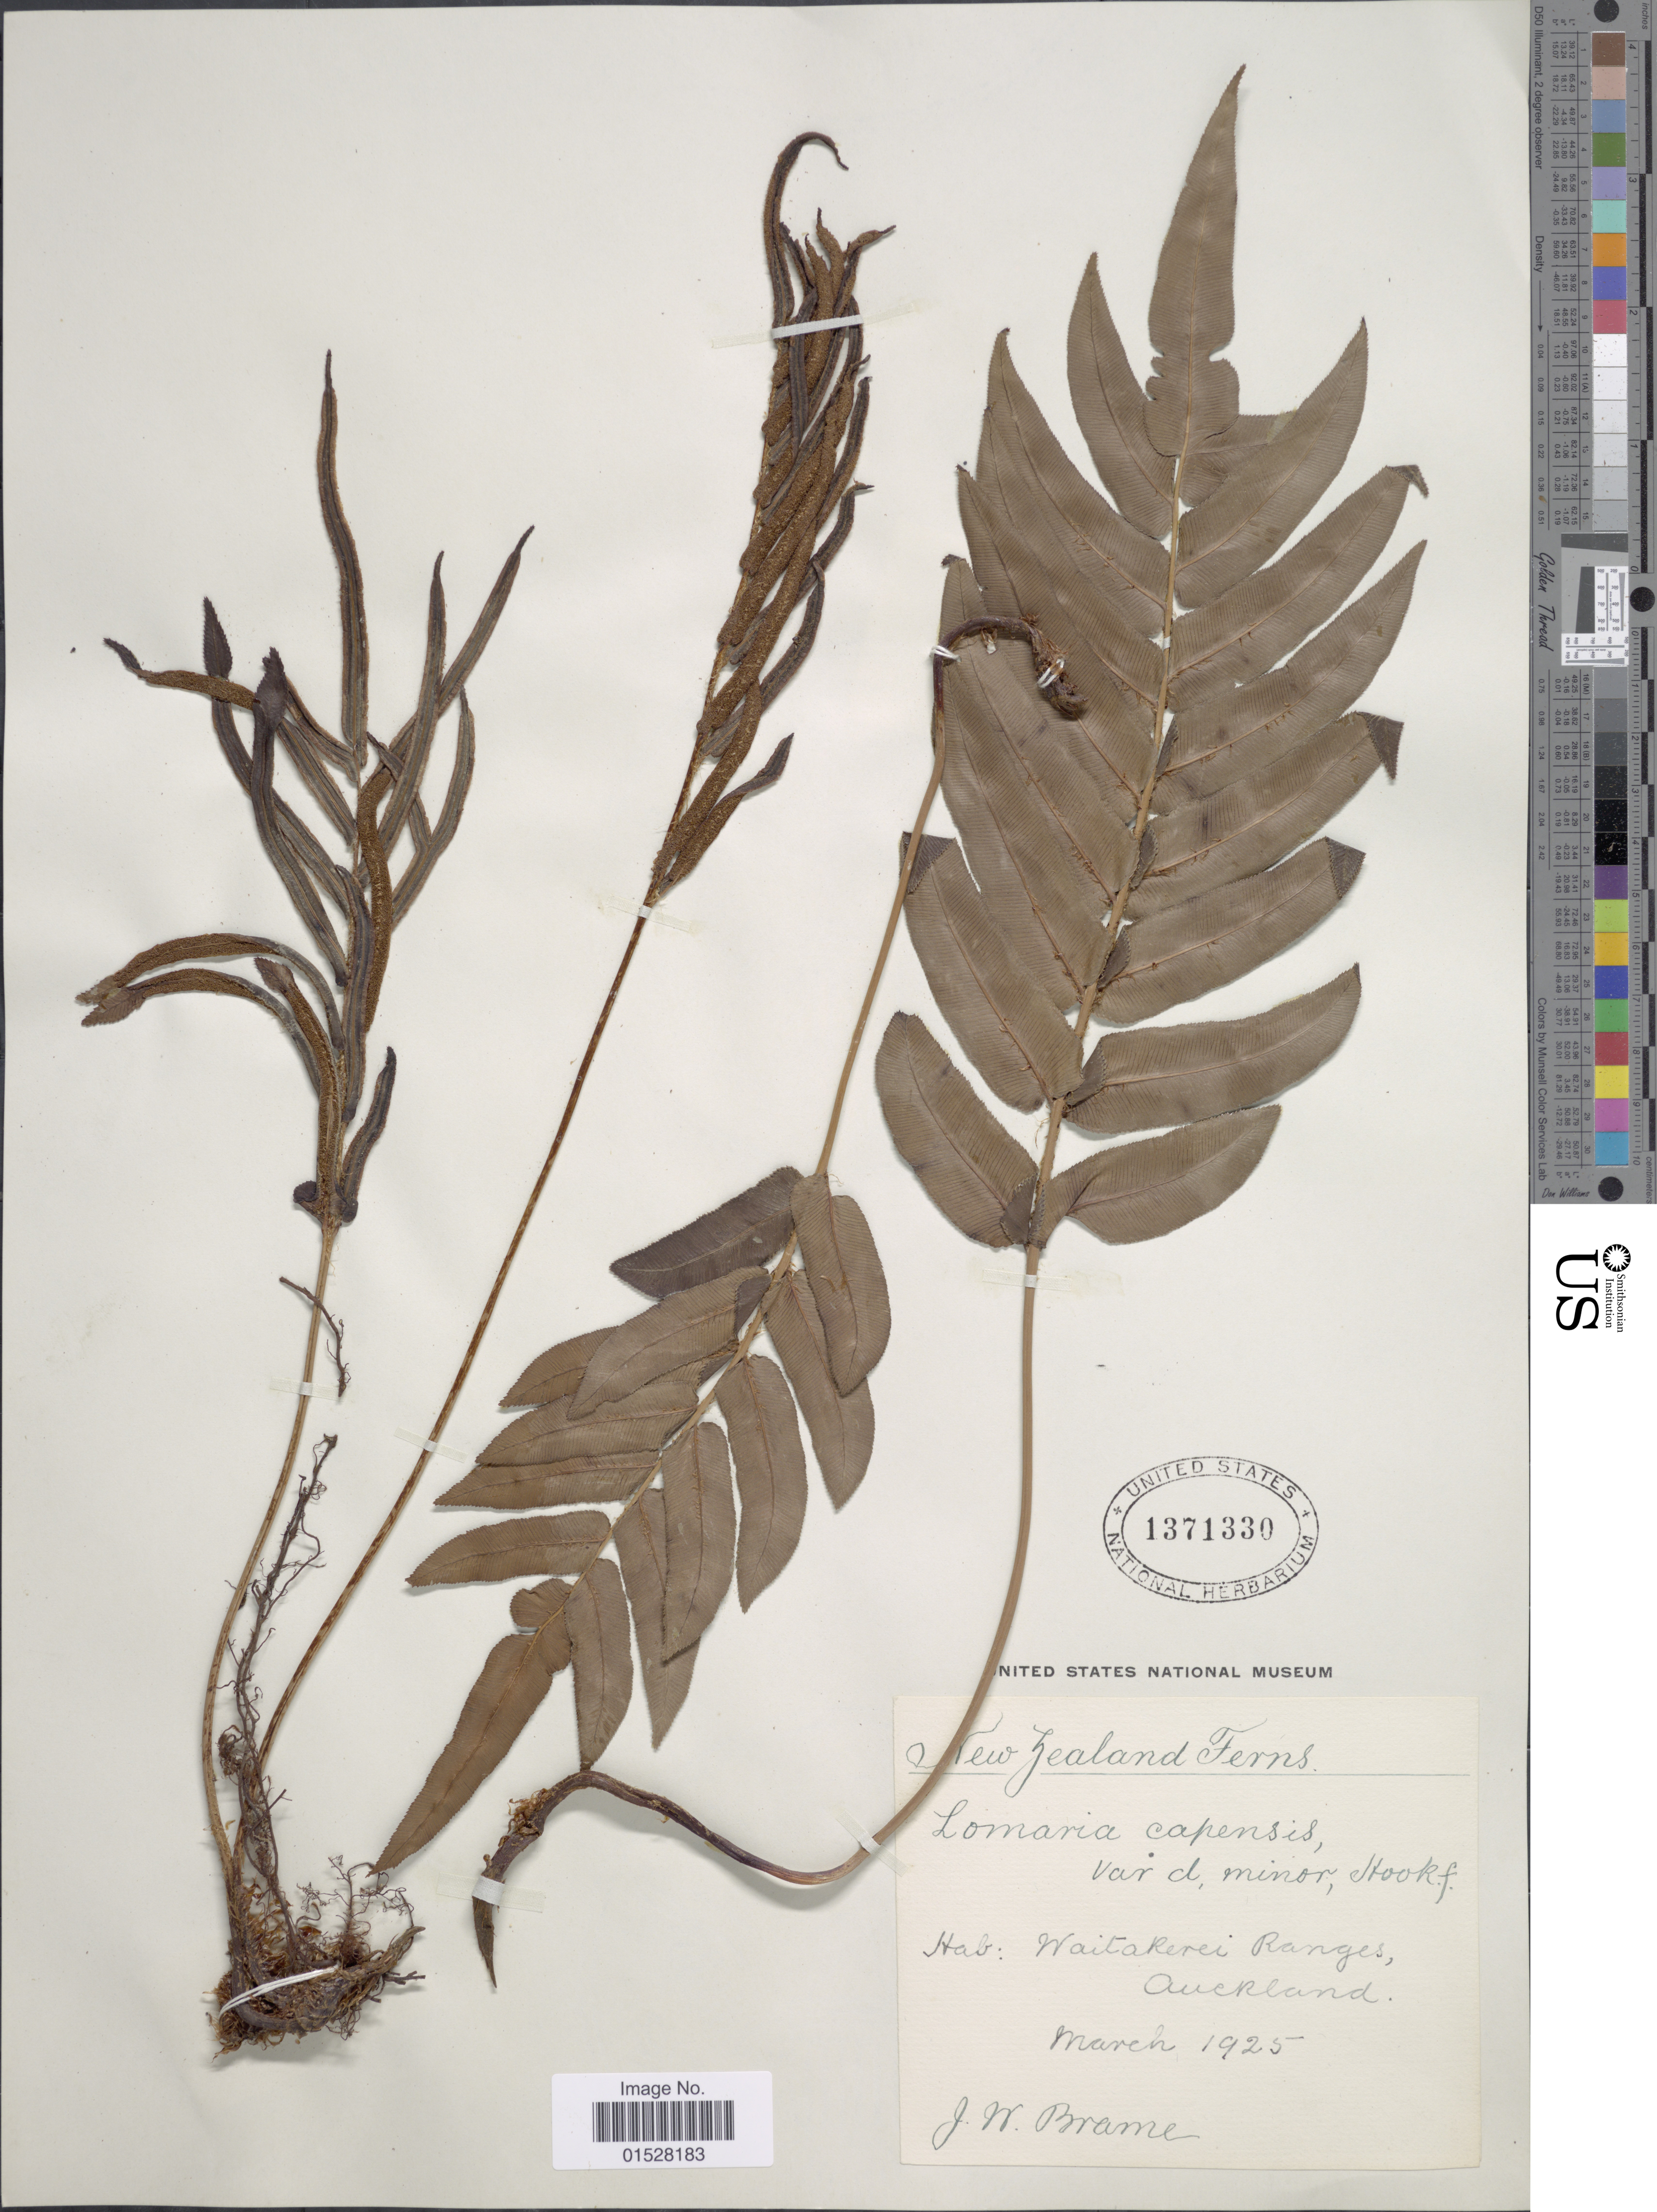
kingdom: Plantae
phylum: Tracheophyta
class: Polypodiopsida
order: Polypodiales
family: Blechnaceae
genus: Blechnum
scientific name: Blechnum procerum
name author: (F. Först.) Sw.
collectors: J. Brame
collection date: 1925-03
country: New Zealand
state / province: Auckland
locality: Waitakerei Ranges.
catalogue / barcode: US 1371330